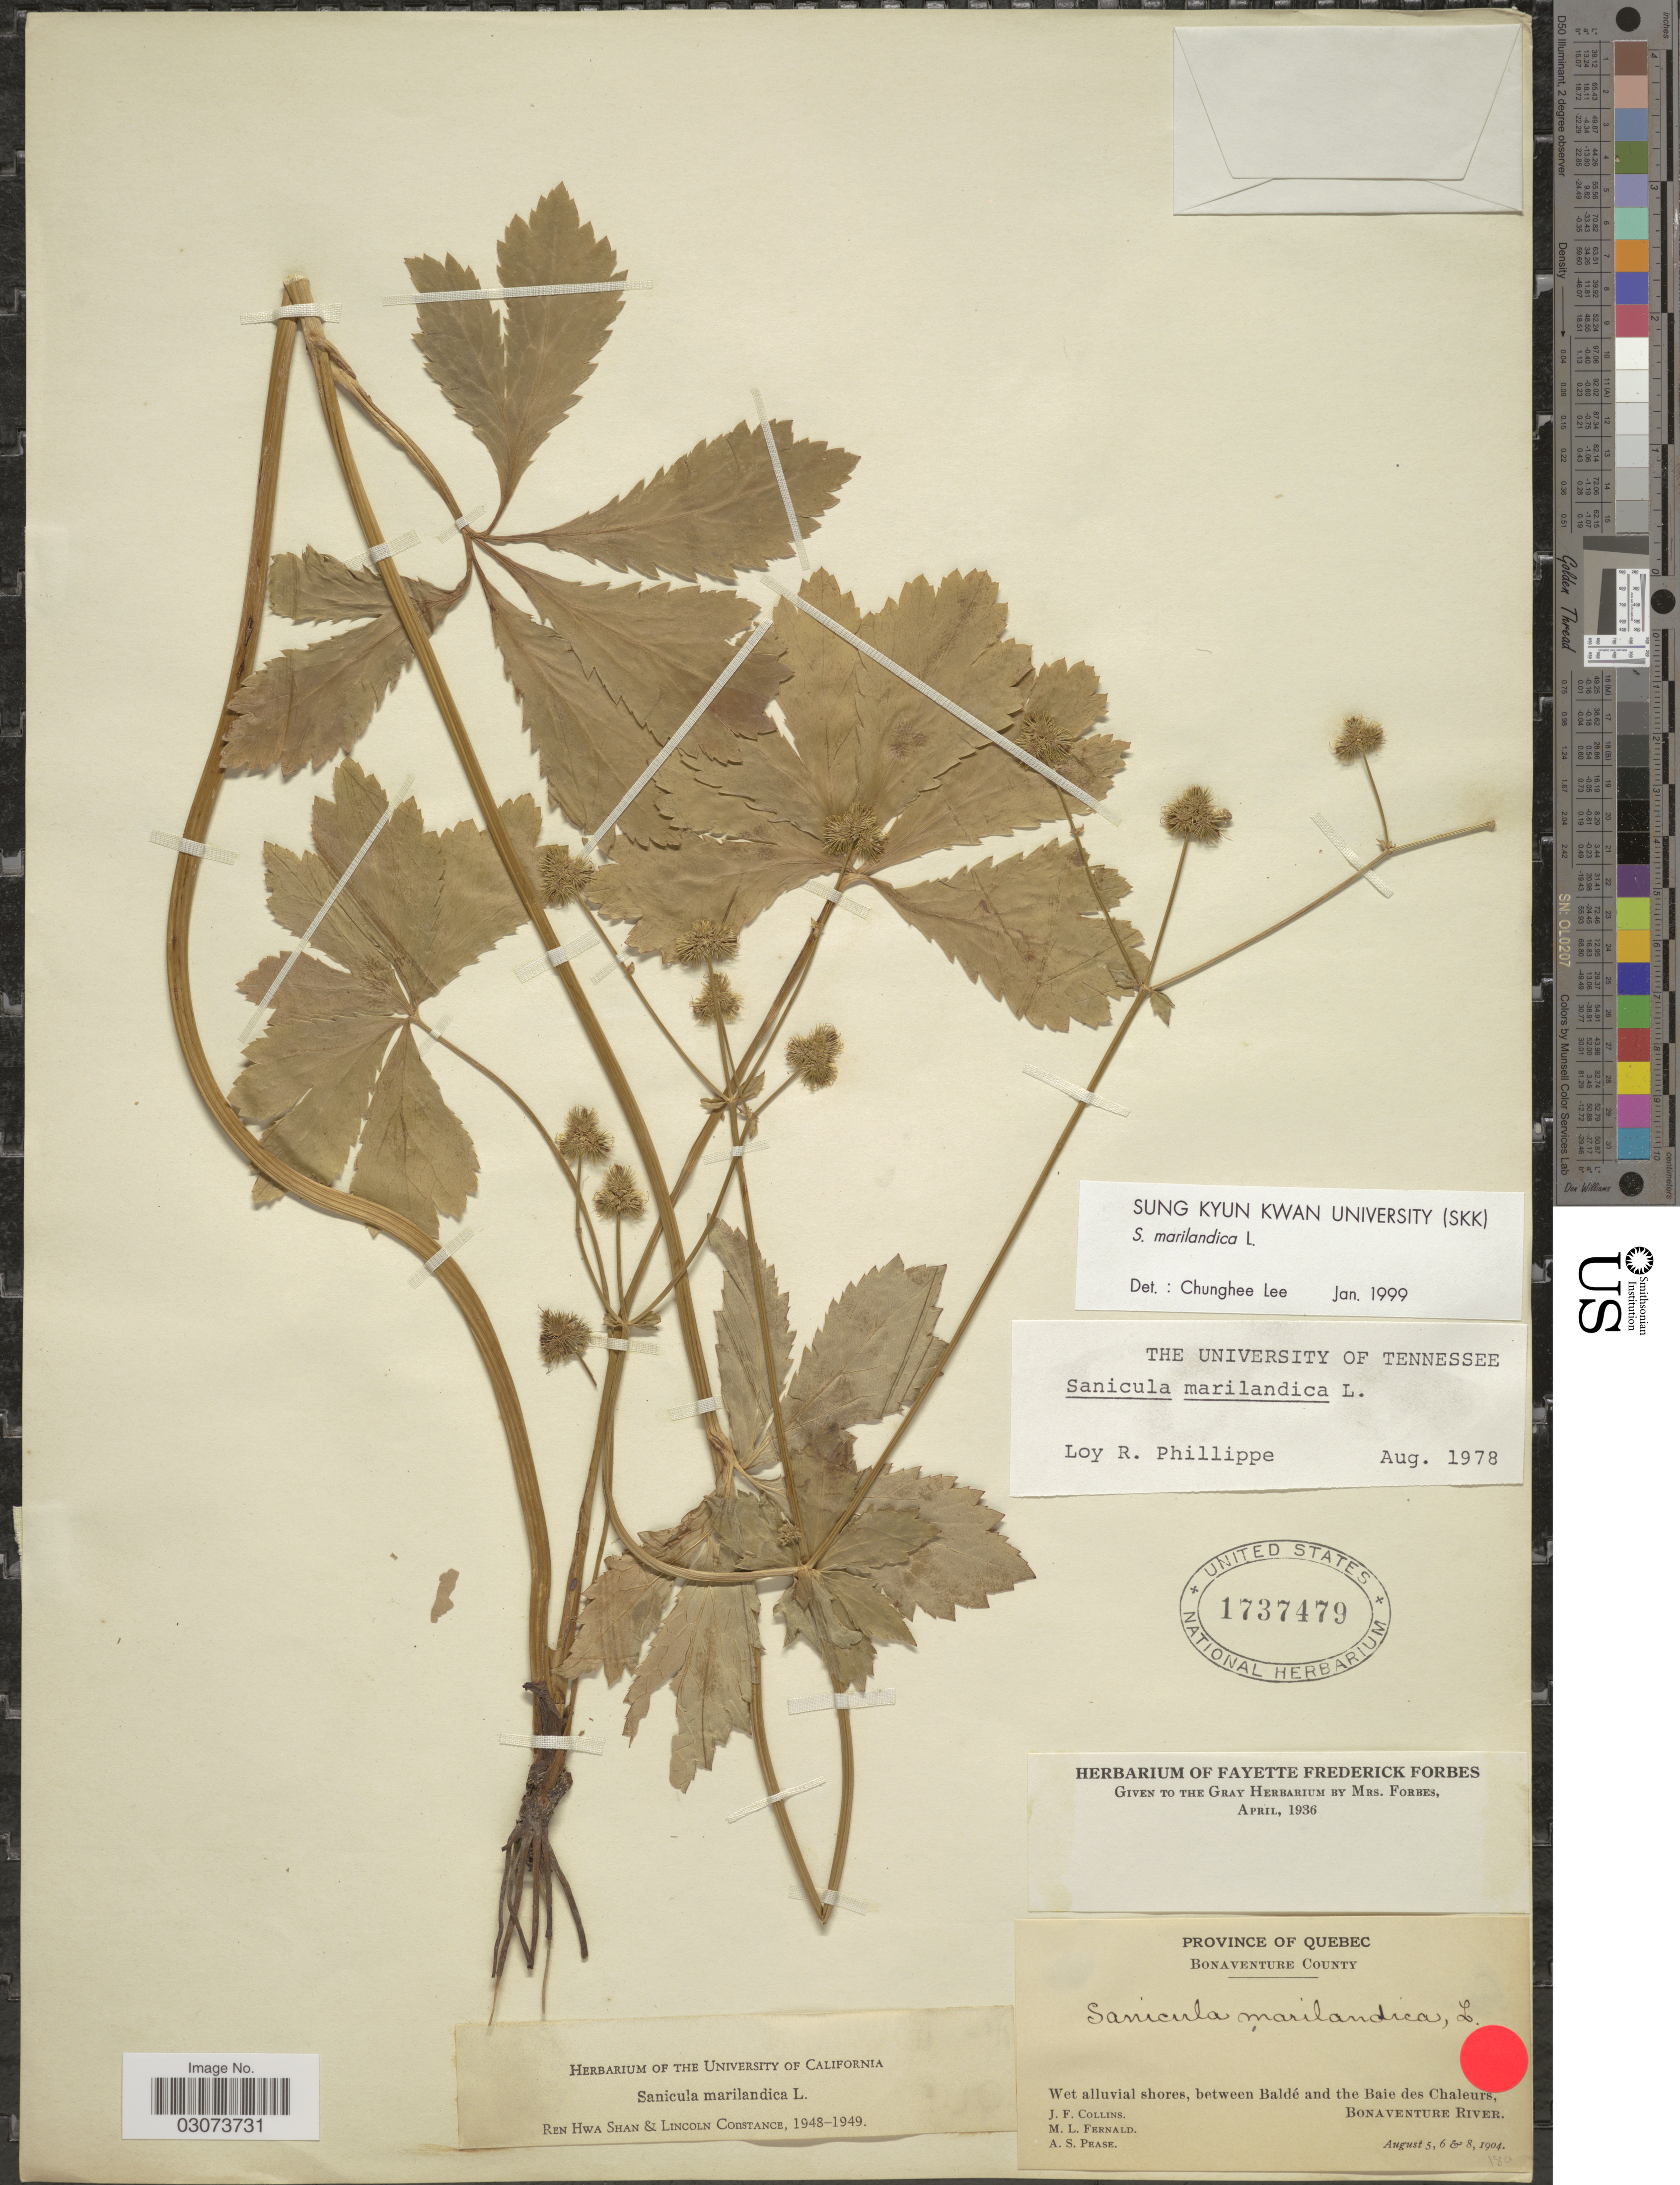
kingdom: Plantae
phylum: Tracheophyta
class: Magnoliopsida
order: Apiales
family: Apiaceae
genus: Sanicula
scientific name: Sanicula marilandica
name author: L.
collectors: J. Collins, M. L. Fernald & A. S. Pease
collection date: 1904-08-05/1904-08-08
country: Canada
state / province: Quebec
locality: Bonaventure County. Between Baldé and the Baie des Chaleurs, Bonaventure River.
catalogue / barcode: US 1737479